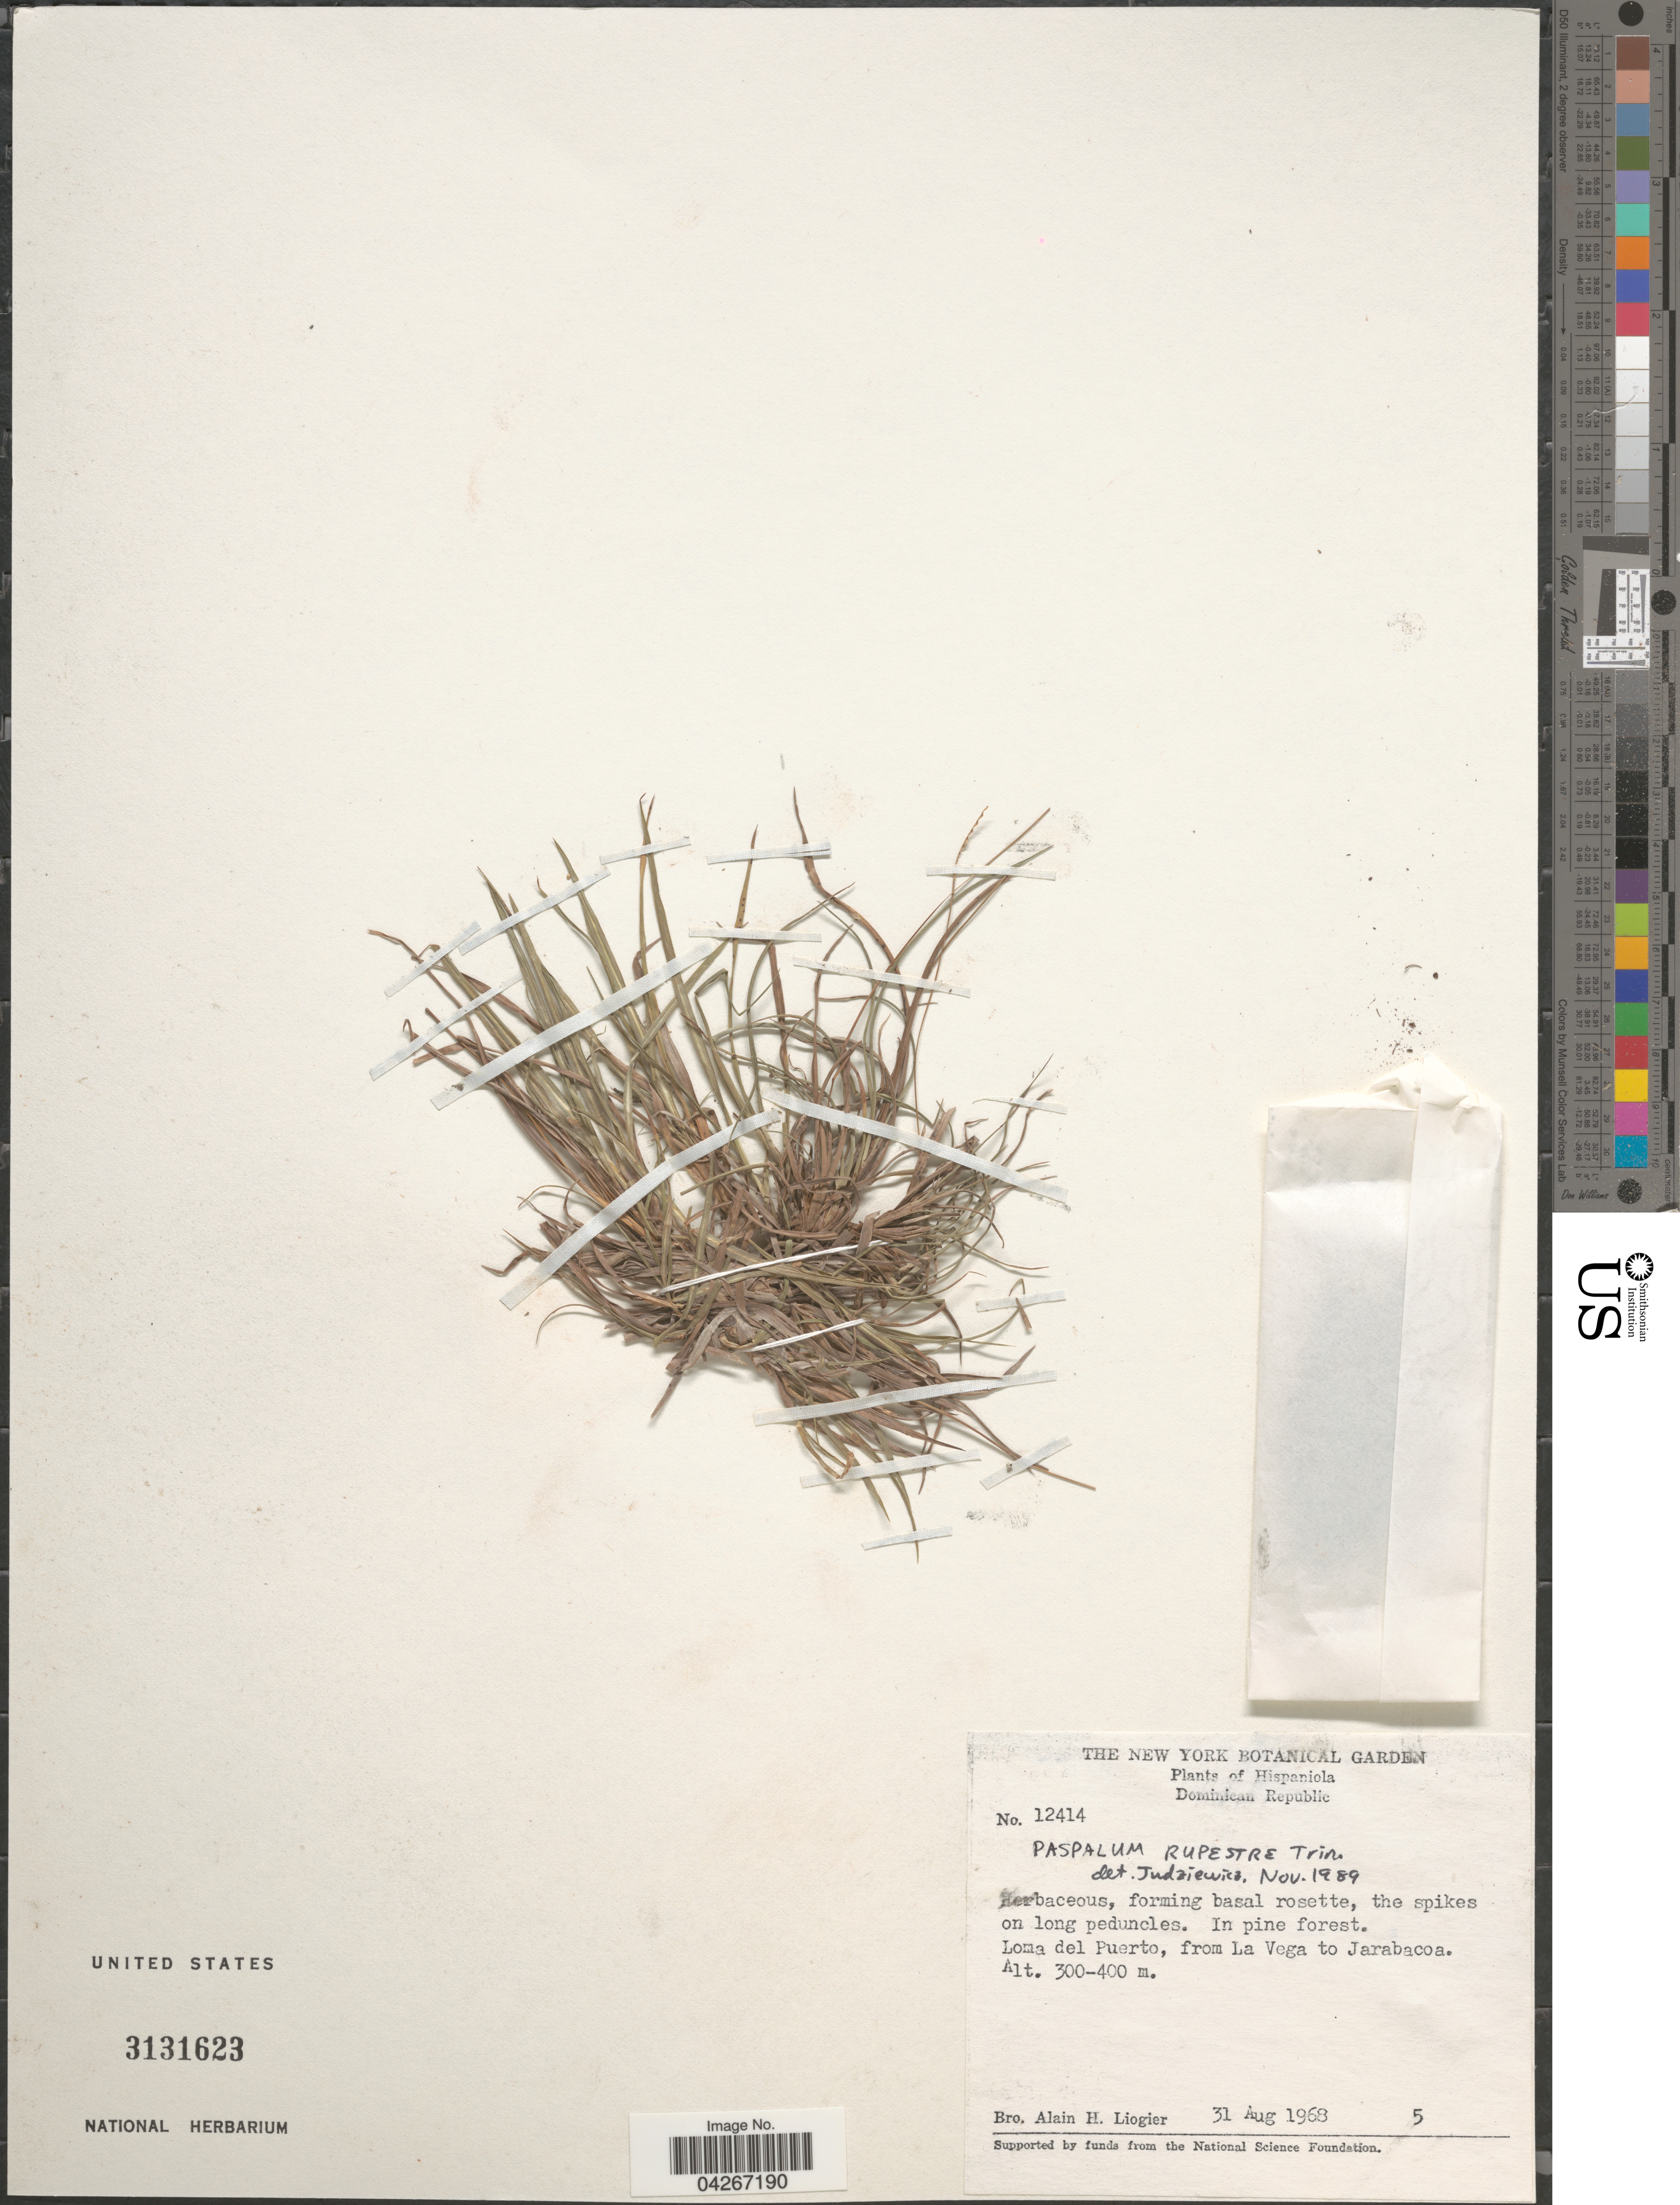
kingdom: Plantae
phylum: Tracheophyta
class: Liliopsida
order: Poales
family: Poaceae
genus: Paspalum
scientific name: Paspalum rupestre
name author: Trin.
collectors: A. H. Liogier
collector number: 12414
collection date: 1968-08-31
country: Dominican Republic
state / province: La Vega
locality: Hispaniola. Loma del Puerto, from La Vega to Jarabacoa.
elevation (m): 300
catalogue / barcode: US 3131623